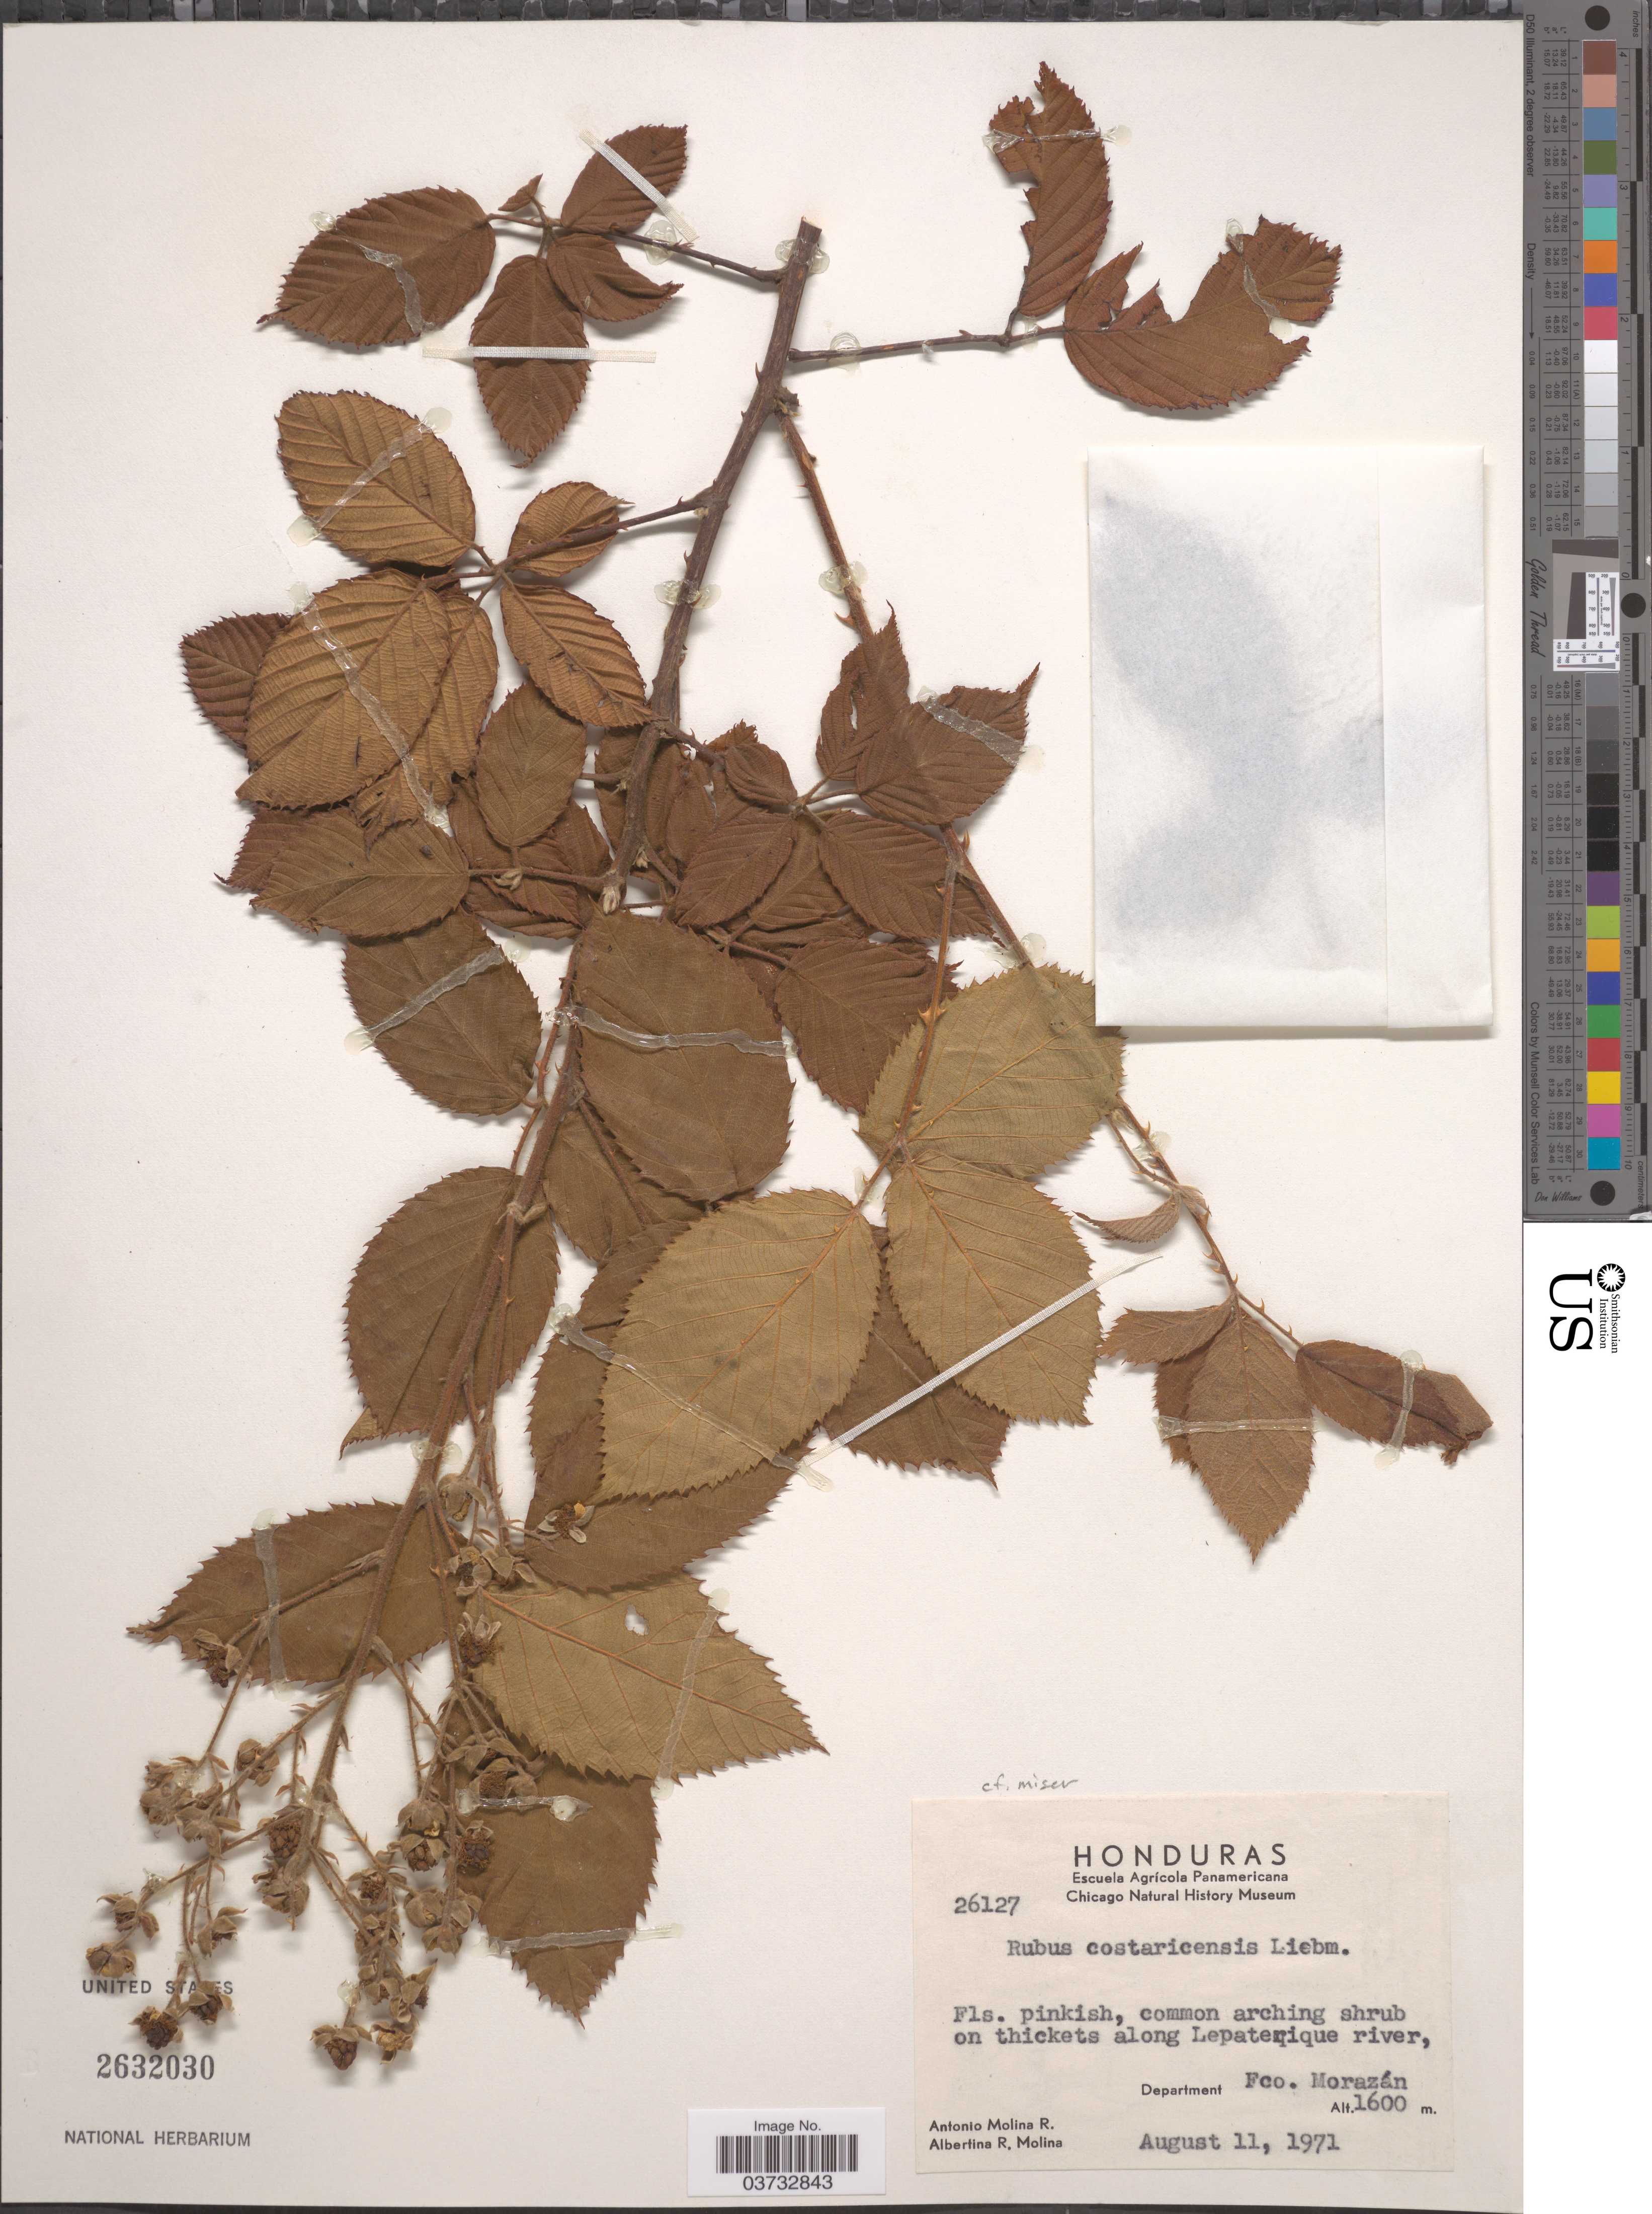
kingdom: Plantae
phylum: Tracheophyta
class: Magnoliopsida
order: Rosales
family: Rosaceae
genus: Rubus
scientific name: Rubus costaricanus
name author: Liebm.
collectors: A. Molina R. & A. R. Molina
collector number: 26127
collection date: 1971-08-11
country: Honduras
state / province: Fco. Morazán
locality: On thickets along Lepaterique river, Department Fco. Morazán.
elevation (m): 1600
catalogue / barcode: US 2632030